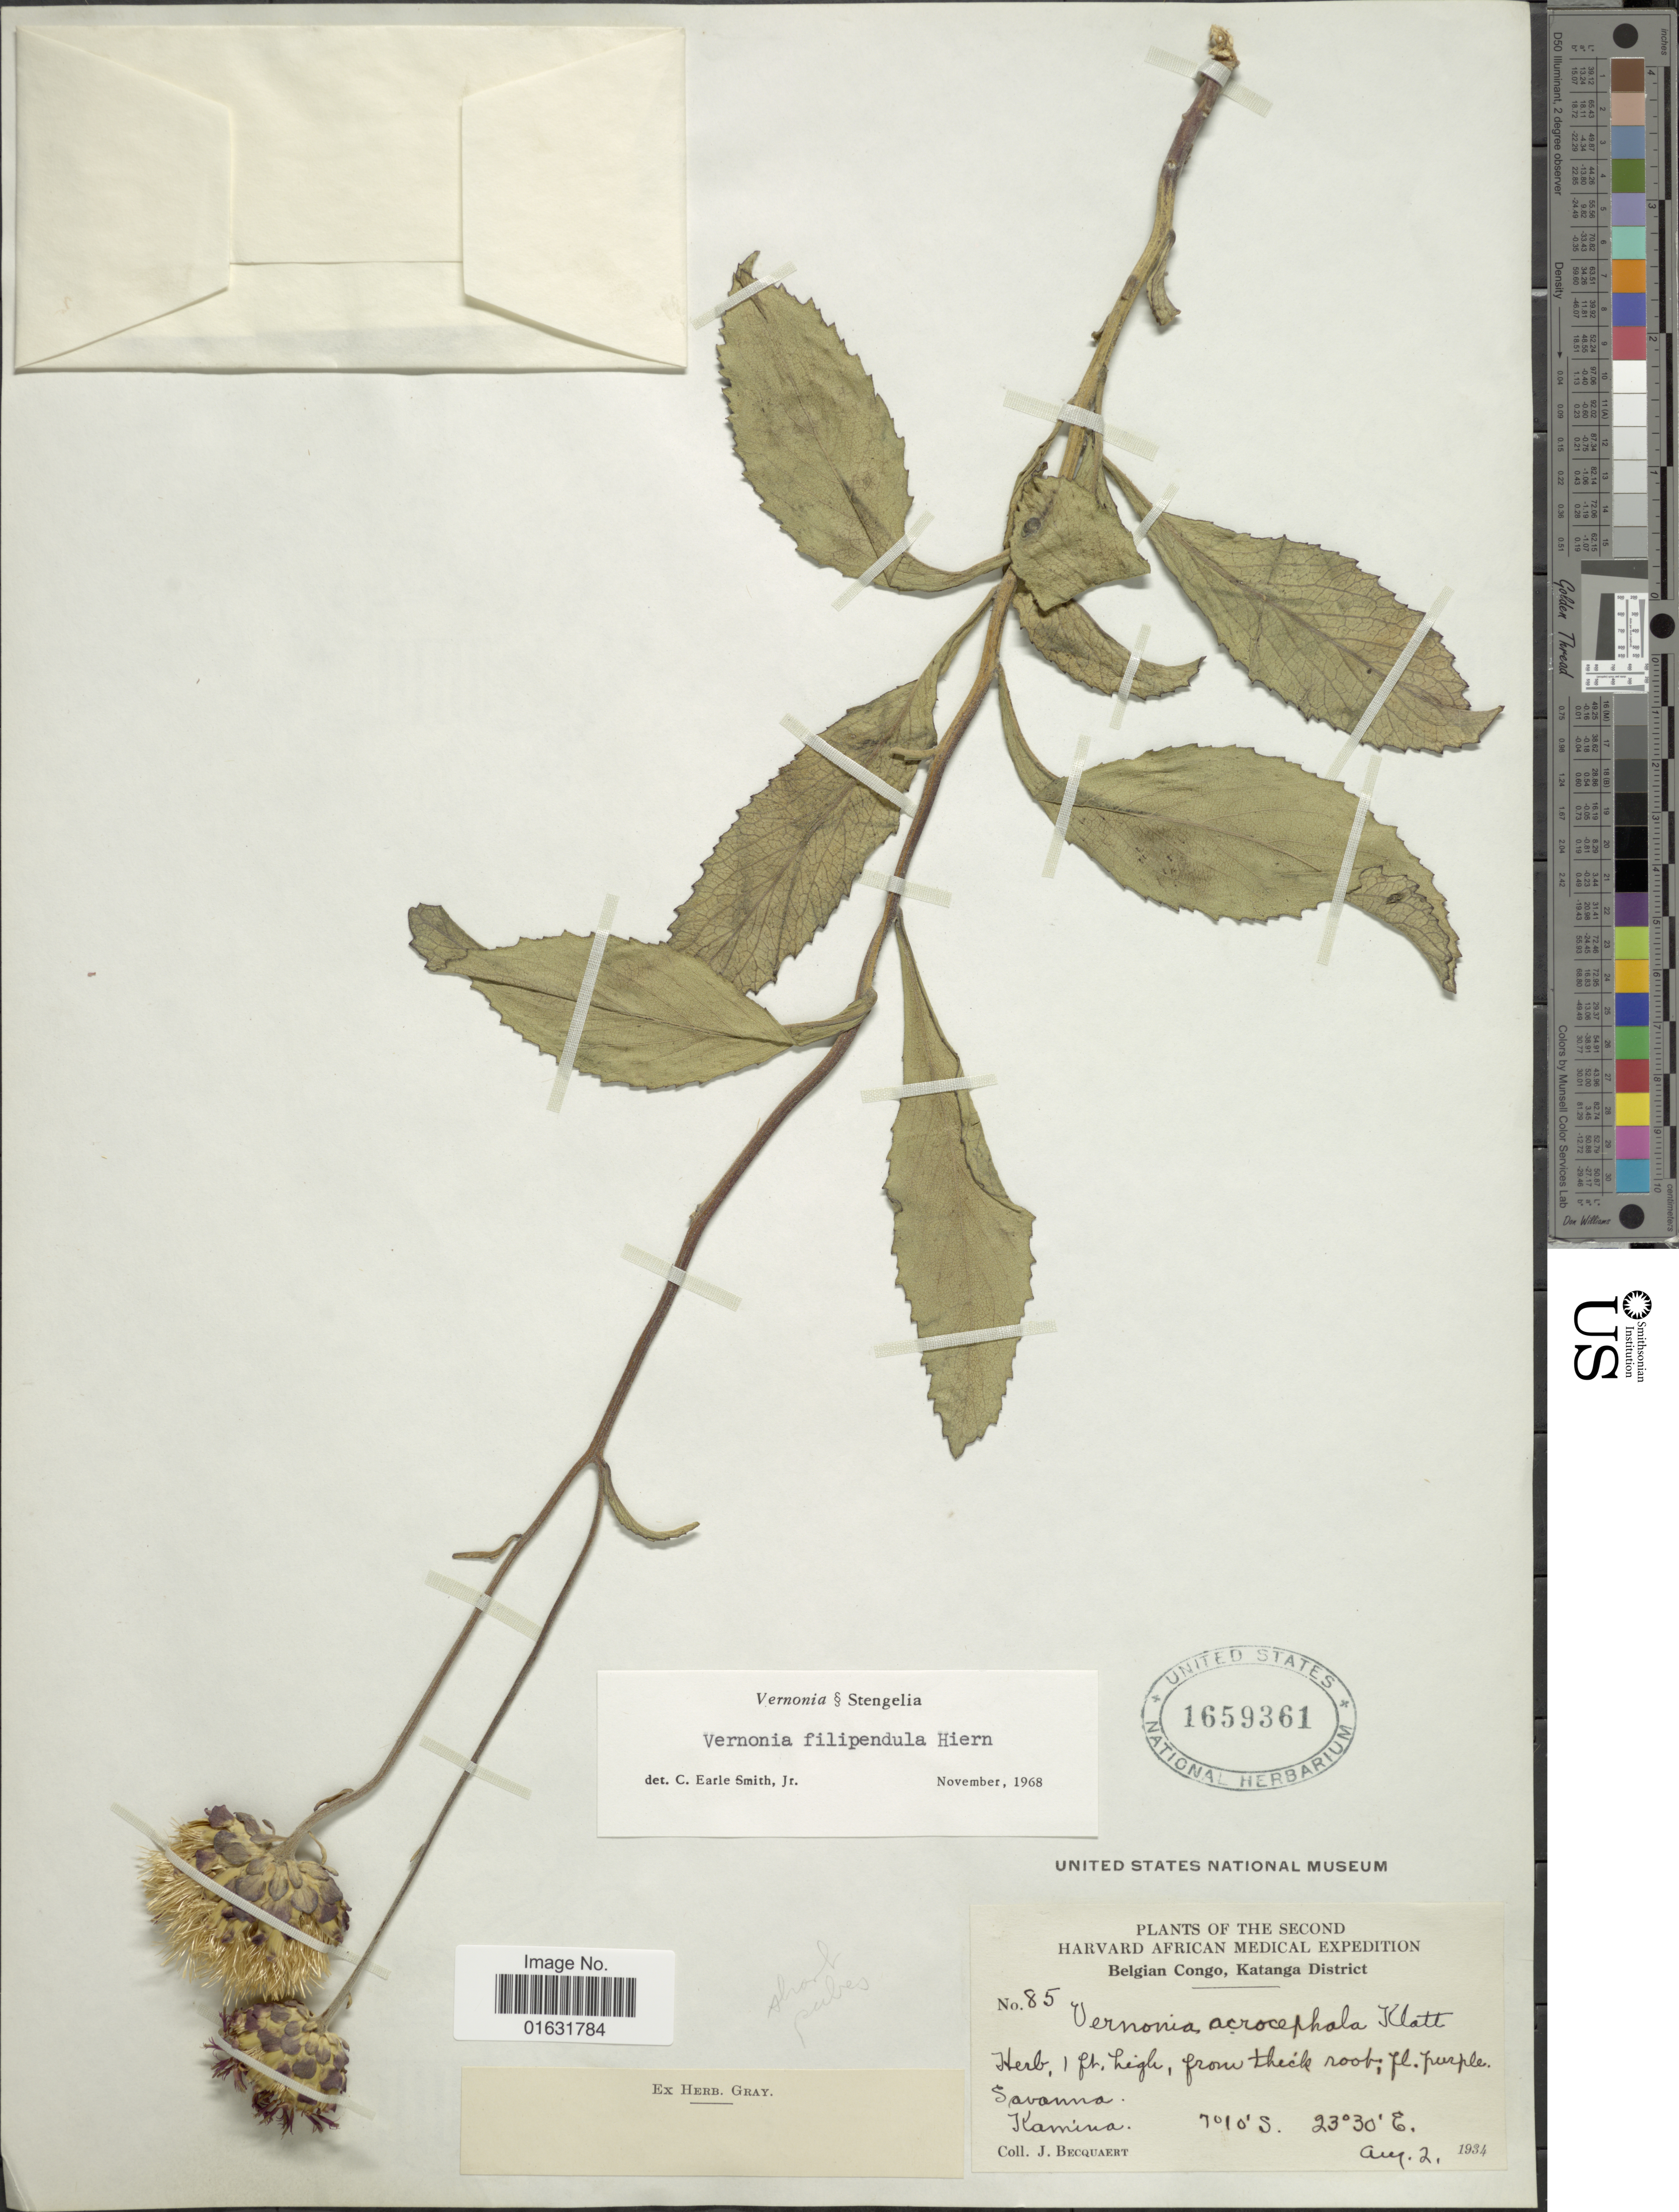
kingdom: Plantae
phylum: Tracheophyta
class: Magnoliopsida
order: Asterales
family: Asteraceae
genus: Baccharoides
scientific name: Baccharoides longipedunculata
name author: (De Wild.) Isawumi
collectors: J. Becquaert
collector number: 85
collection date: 1934-09-02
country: Congo, Democratic Republic of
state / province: Haut-Lomami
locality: Belgian Congo, Kamina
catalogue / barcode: US 1659361